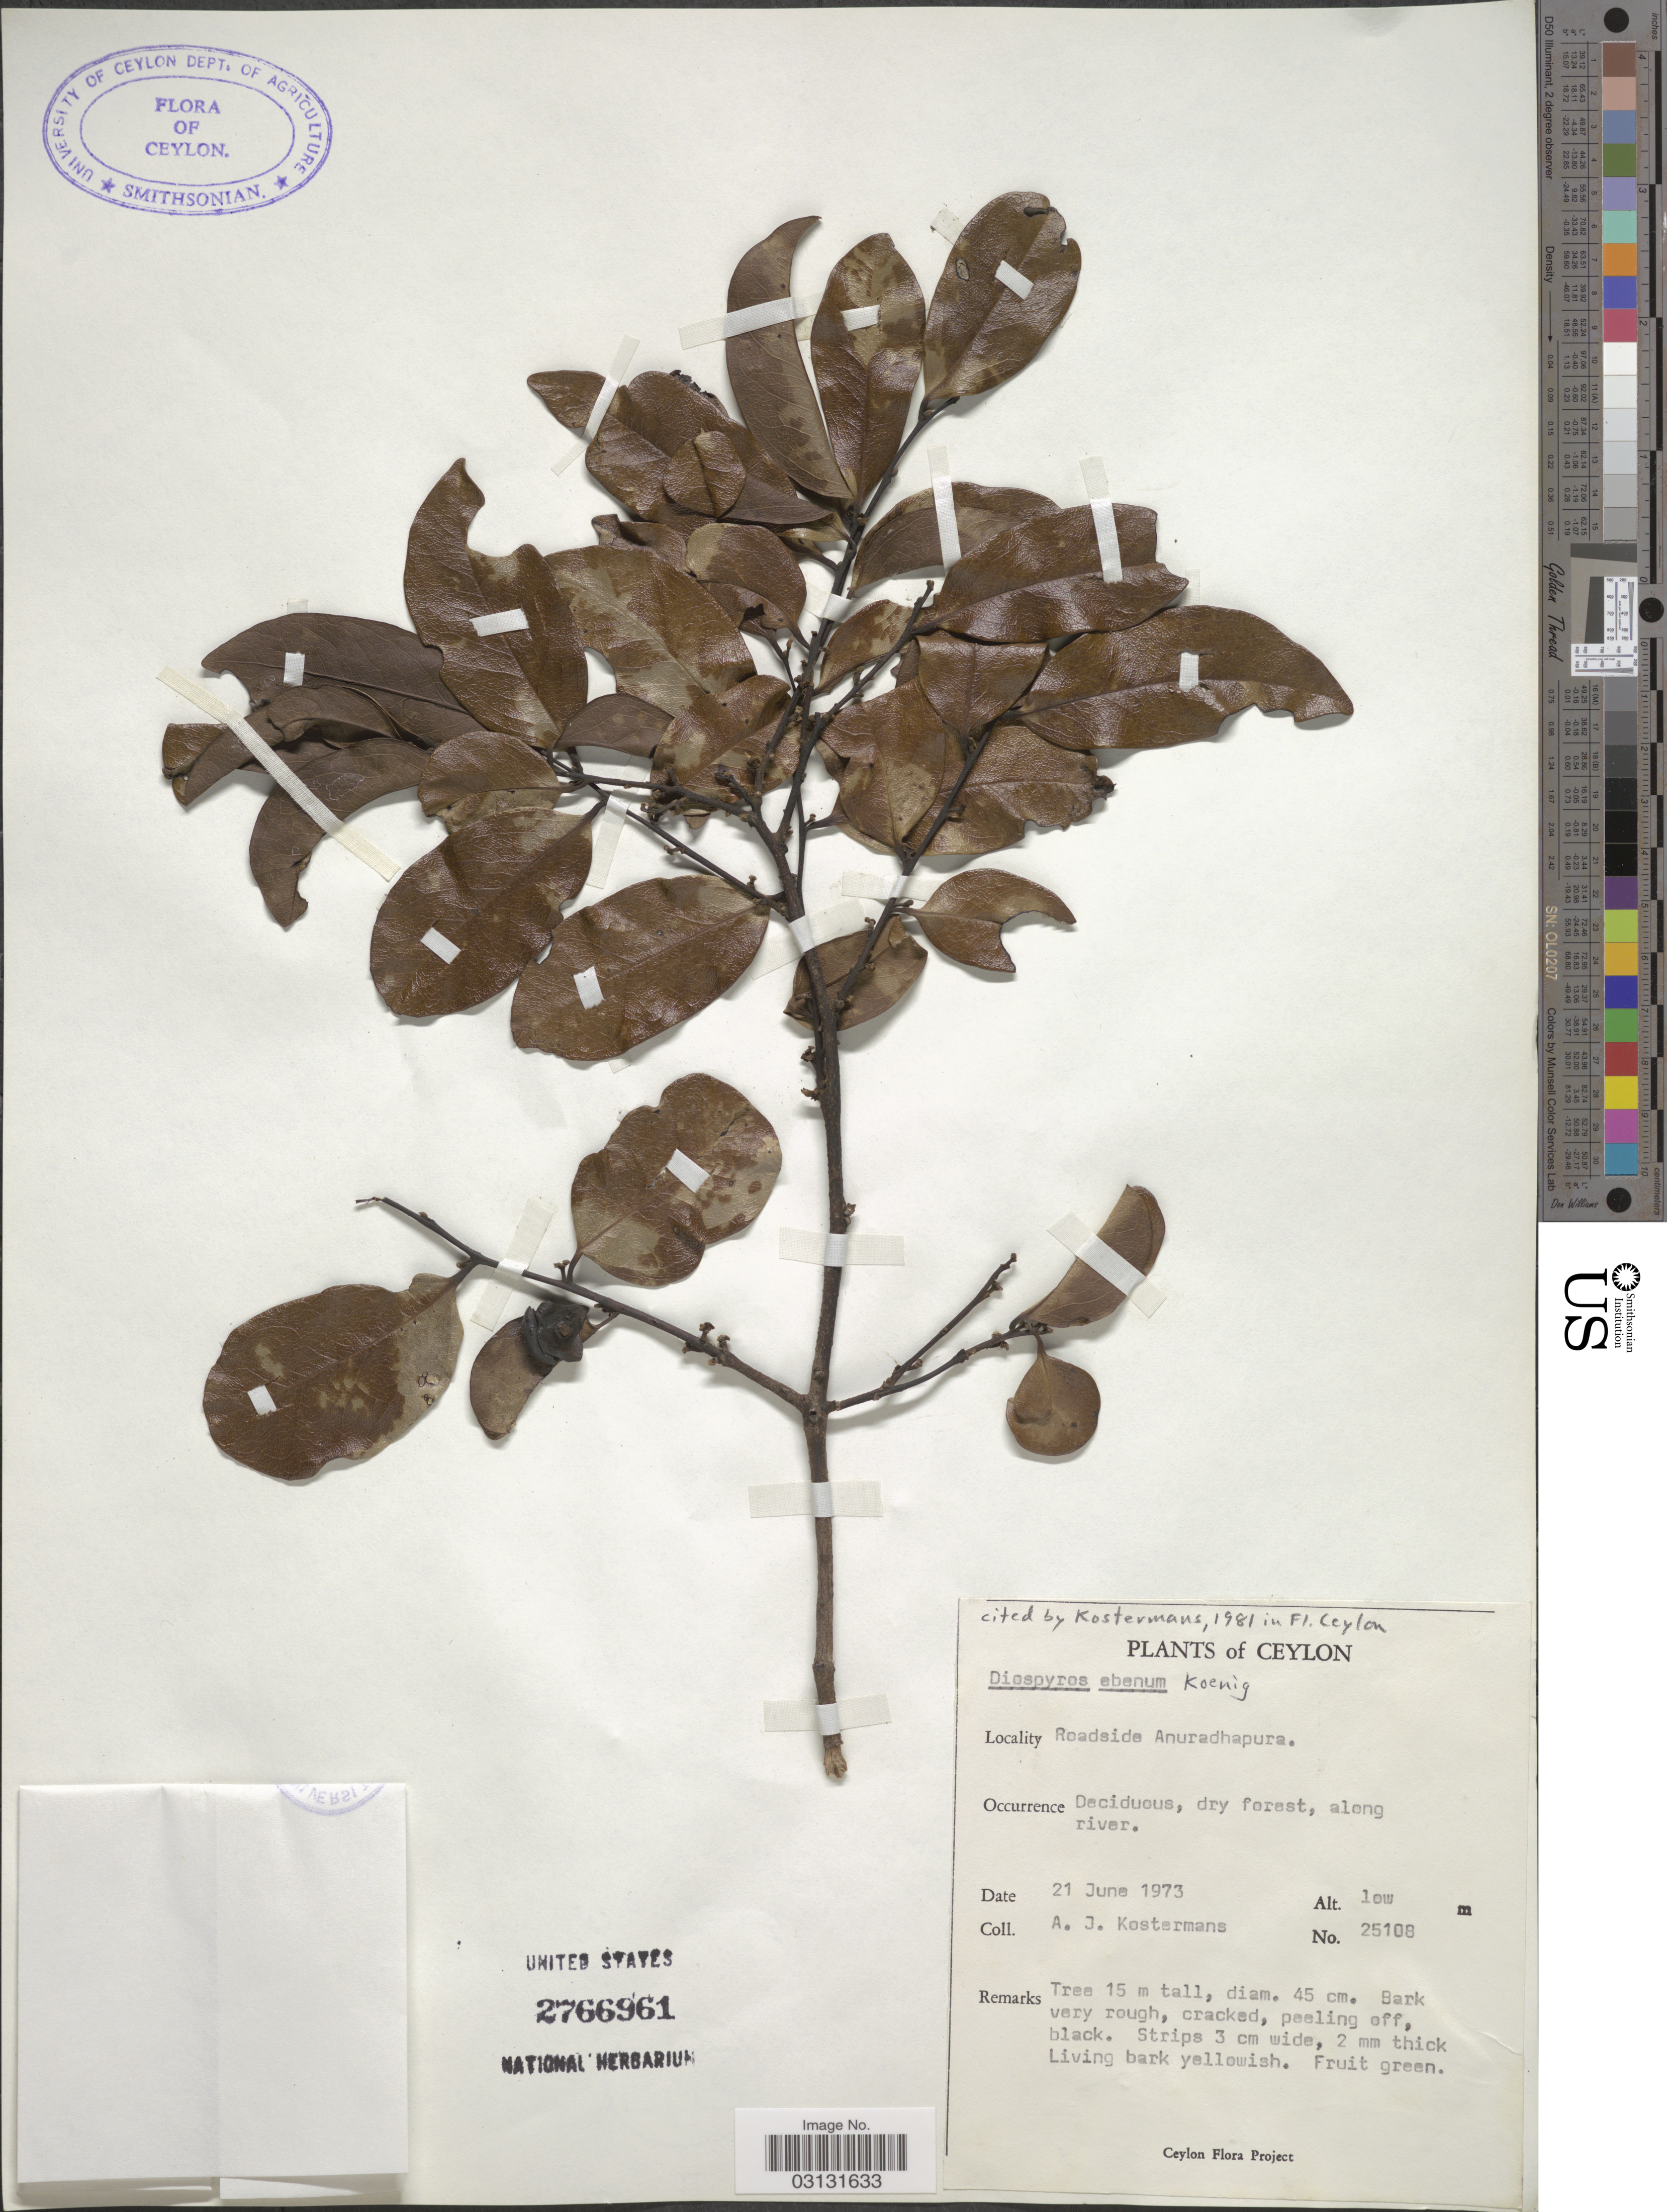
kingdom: Plantae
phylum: Tracheophyta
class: Magnoliopsida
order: Ericales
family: Ebenaceae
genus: Diospyros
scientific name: Diospyros ebenum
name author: J. Koenig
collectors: A. J. G. Kostermans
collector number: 25108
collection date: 1973-06-21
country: Sri Lanka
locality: Ceylon. Roadside Anuradhapura.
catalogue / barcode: US 2766961